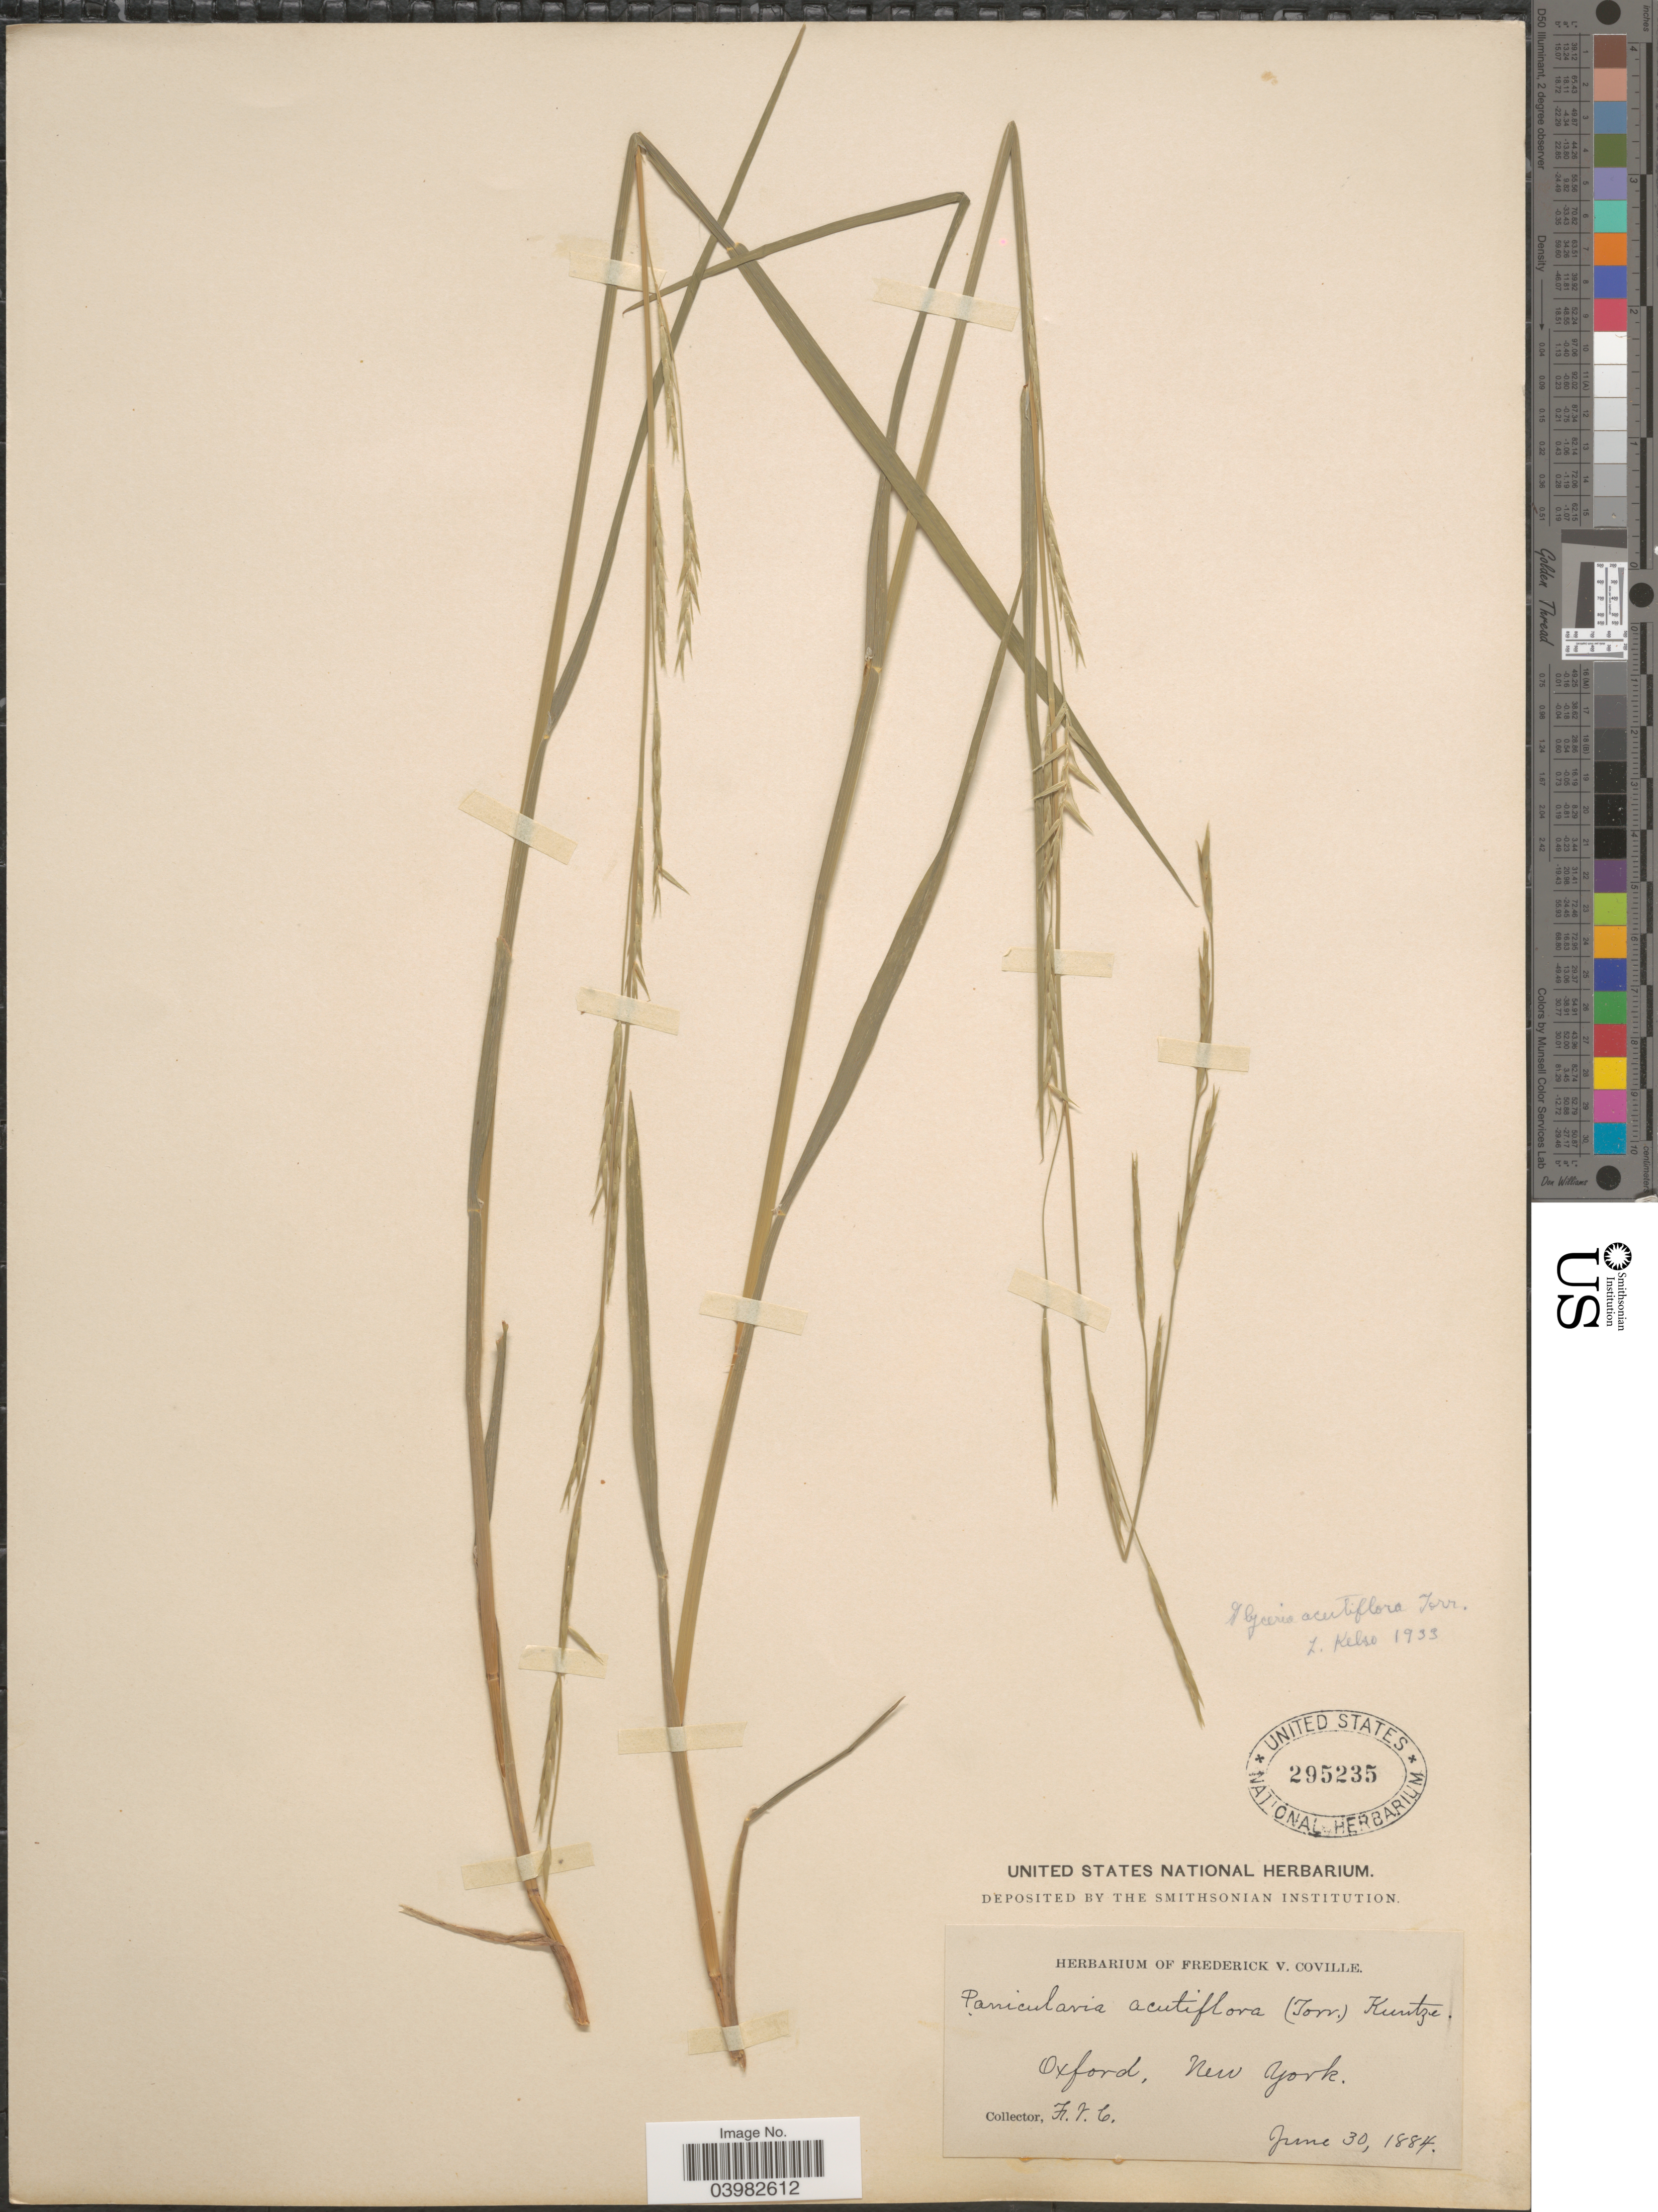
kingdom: Plantae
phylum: Tracheophyta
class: Liliopsida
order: Poales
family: Poaceae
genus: Glyceria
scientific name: Glyceria acutiflora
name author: Torr.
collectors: F. V. Coville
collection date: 1884-06-30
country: United States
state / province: New York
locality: Oxford.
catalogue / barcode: US 295235